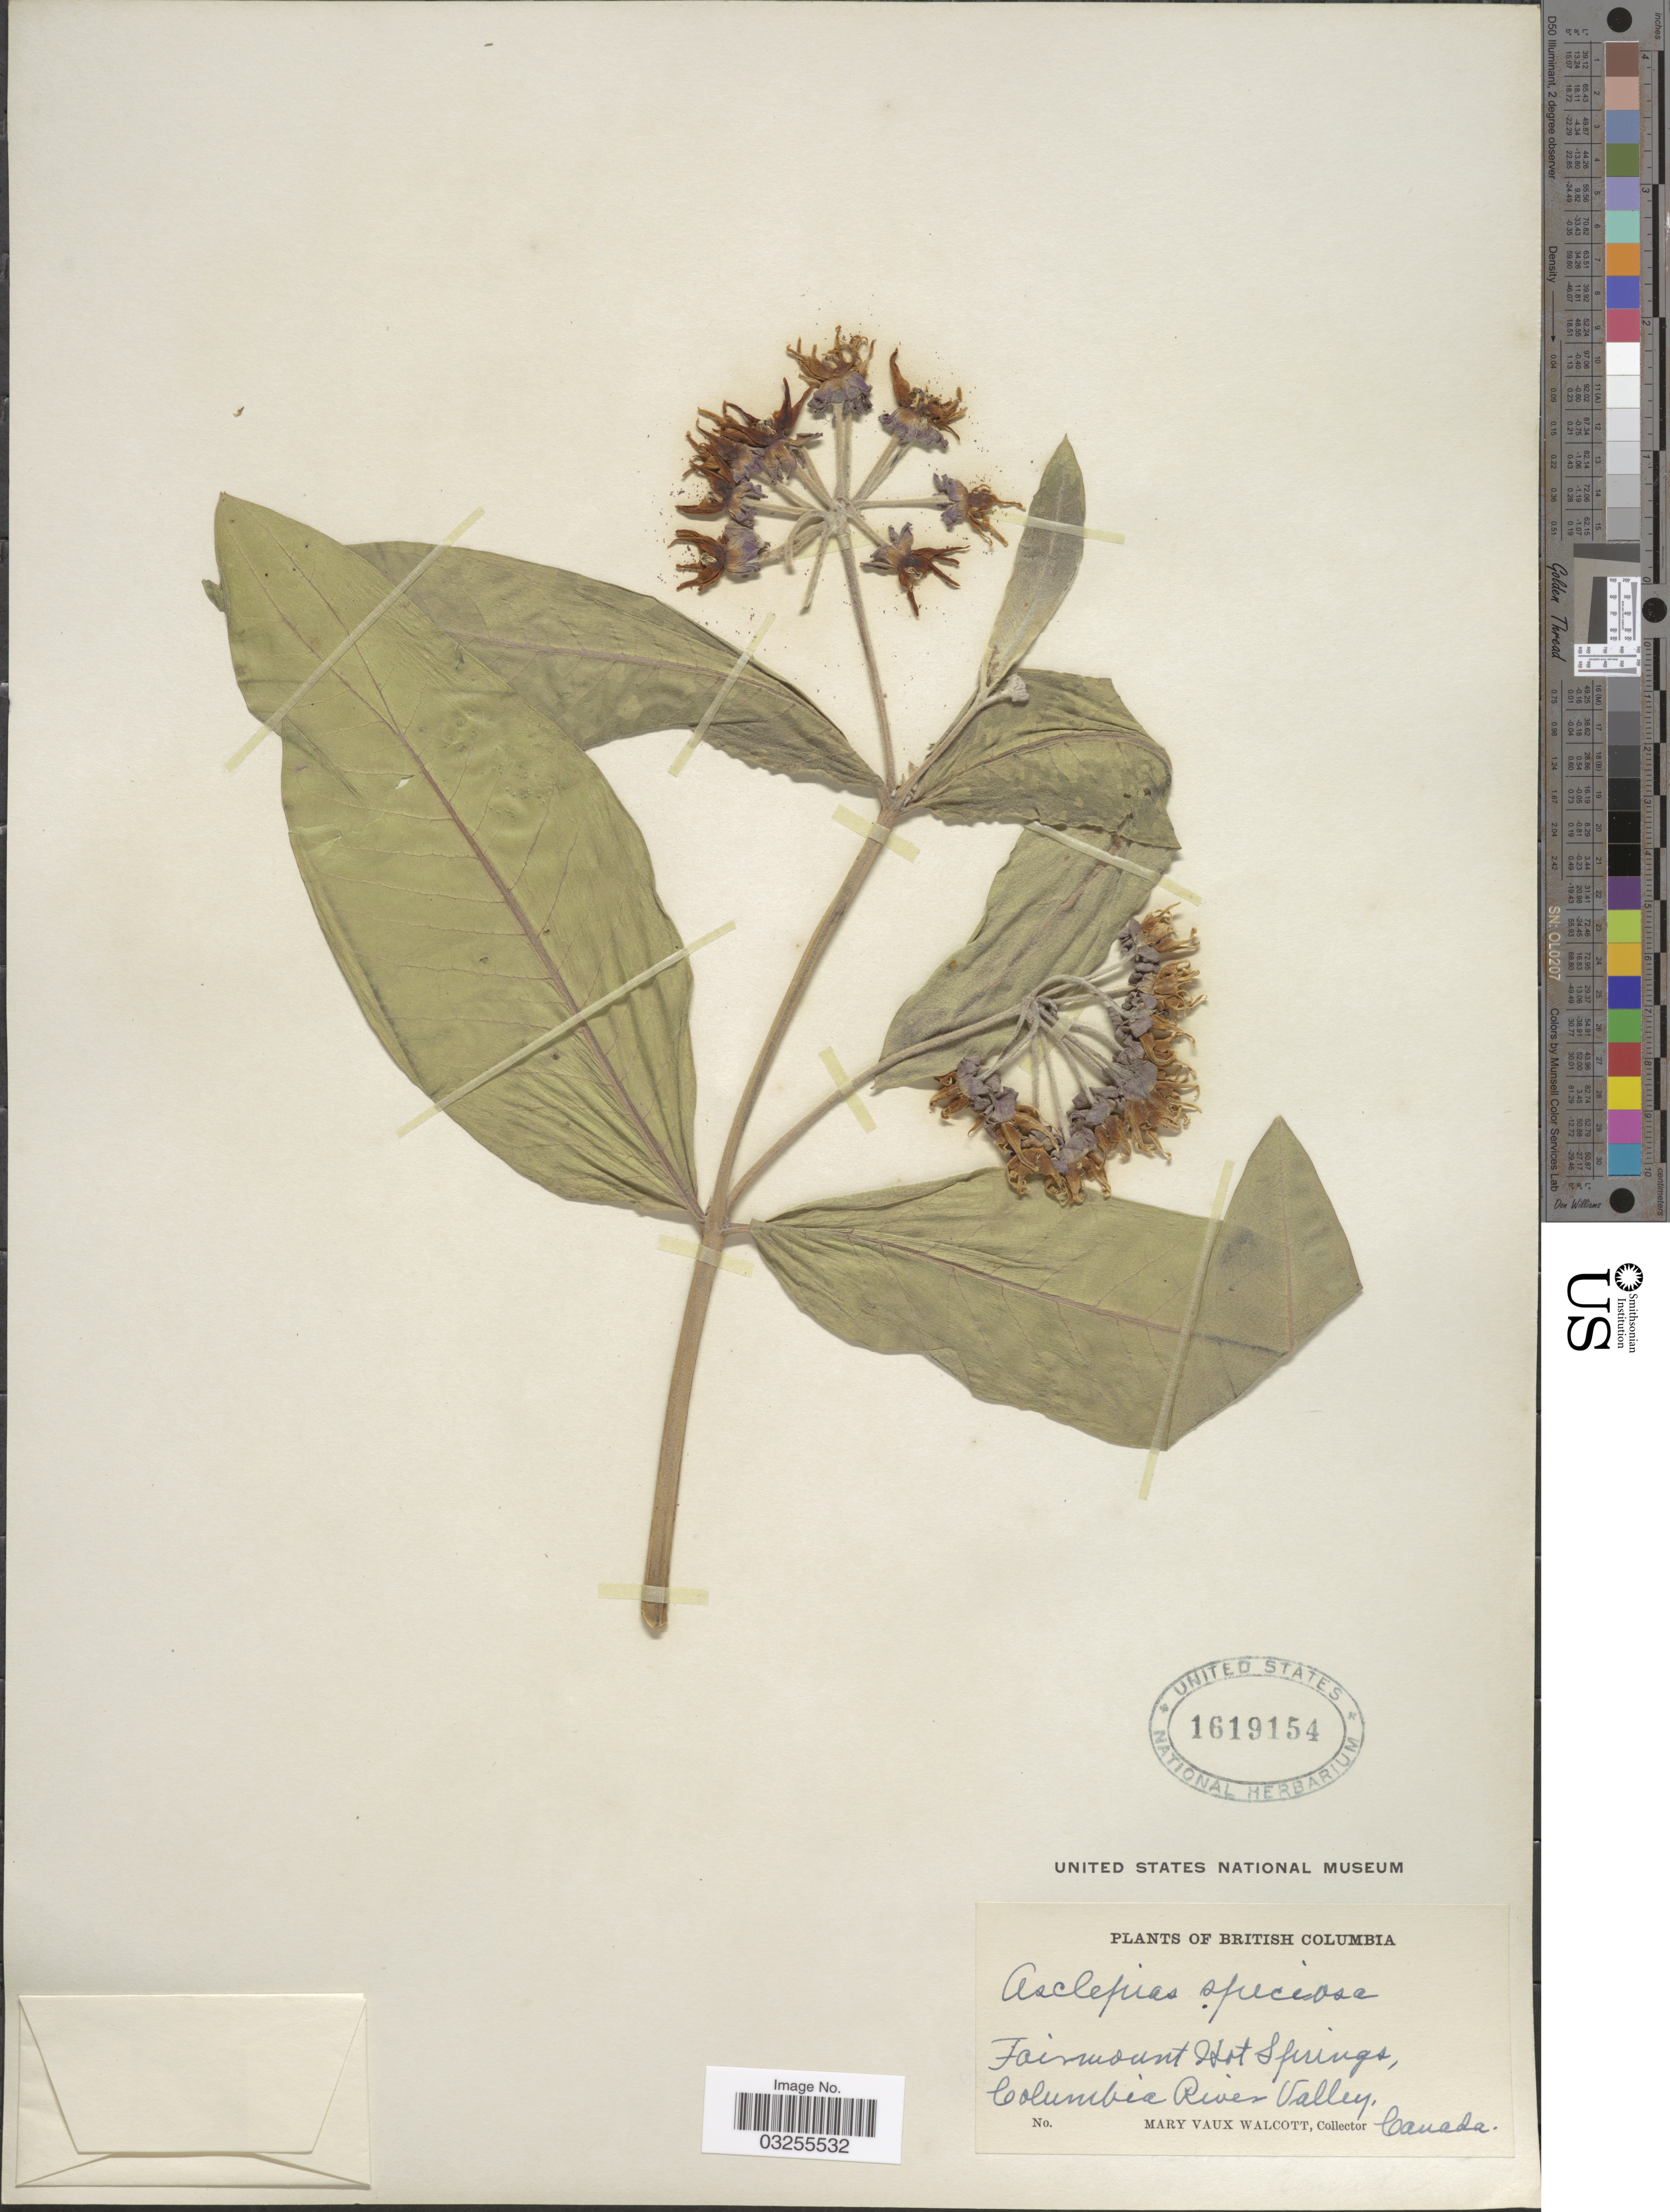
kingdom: Plantae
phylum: Tracheophyta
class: Magnoliopsida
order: Gentianales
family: Apocynaceae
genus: Asclepias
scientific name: Asclepias speciosa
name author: Torr.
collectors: M. Walcott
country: Canada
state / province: British Columbia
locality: Fairmount Hot Springs, Columbia River Valley.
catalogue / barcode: US 1619154